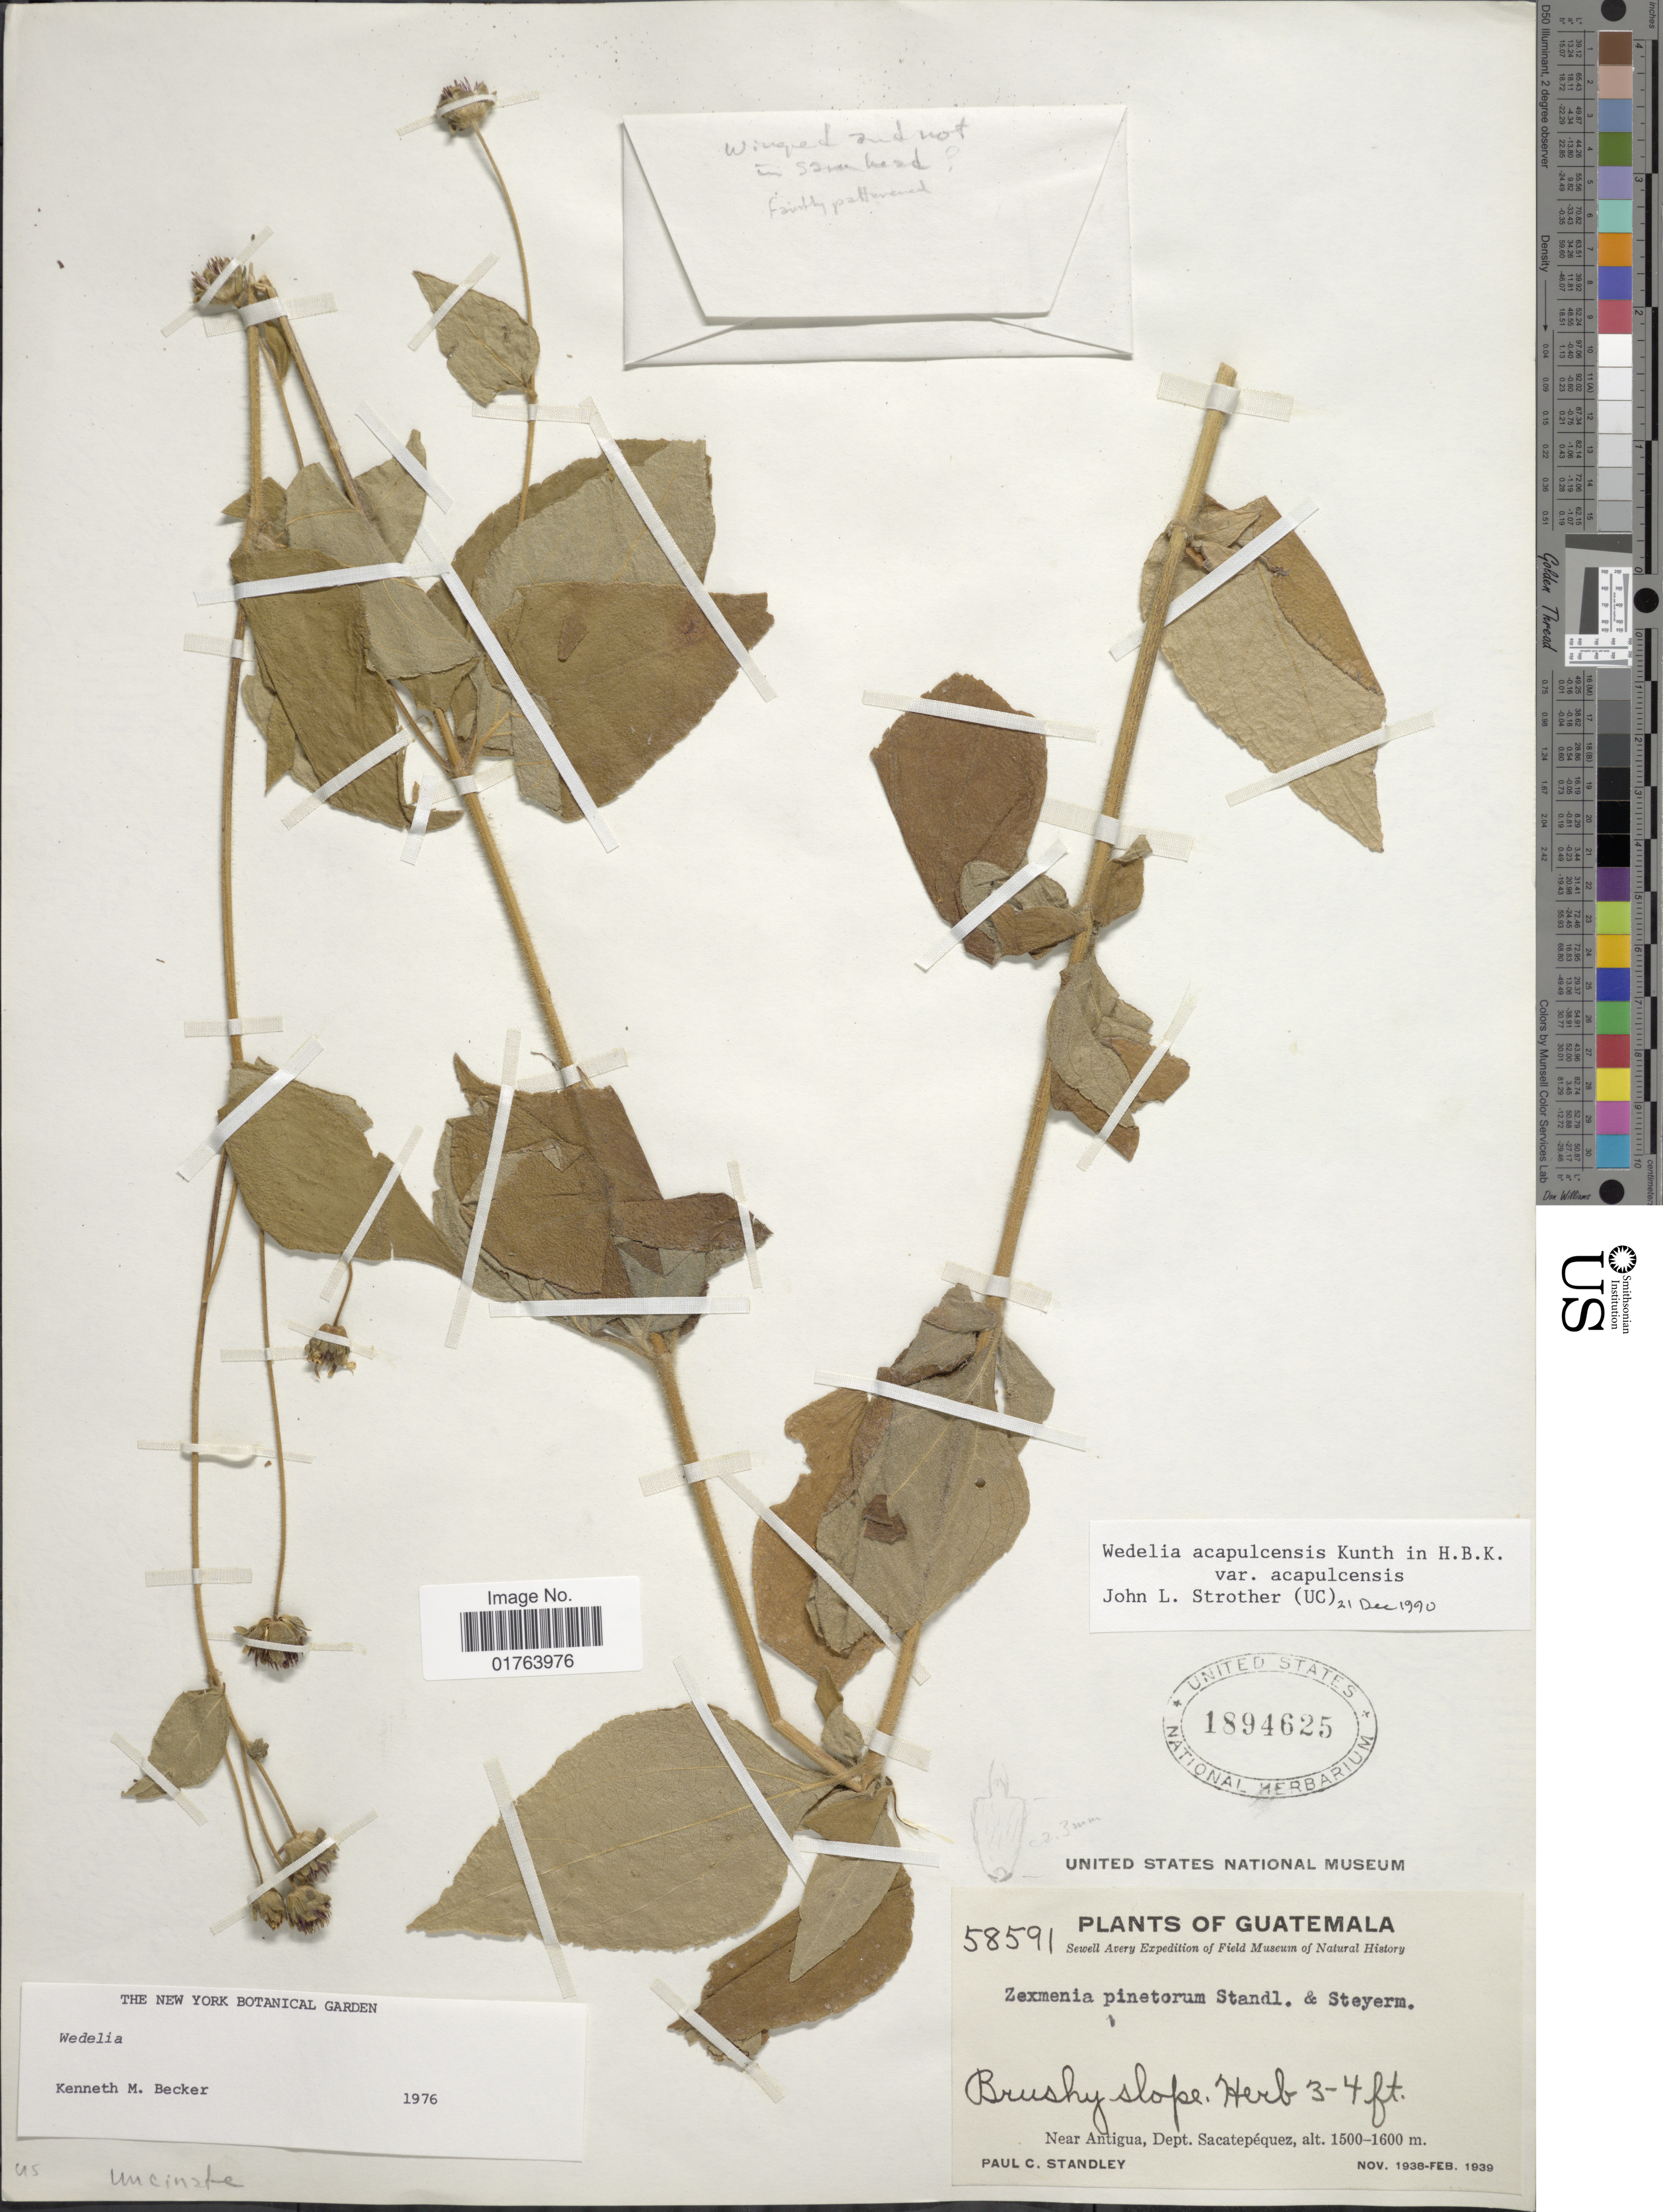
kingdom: Plantae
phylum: Tracheophyta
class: Magnoliopsida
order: Asterales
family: Asteraceae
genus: Wedelia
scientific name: Wedelia acapulcensis var. acapulcensis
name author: Kunth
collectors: P. C. Standley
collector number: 58591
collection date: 1938-11/1939-02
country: Guatemala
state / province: Sacatepéquez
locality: Near Antigua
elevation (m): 1500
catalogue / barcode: US 1894625